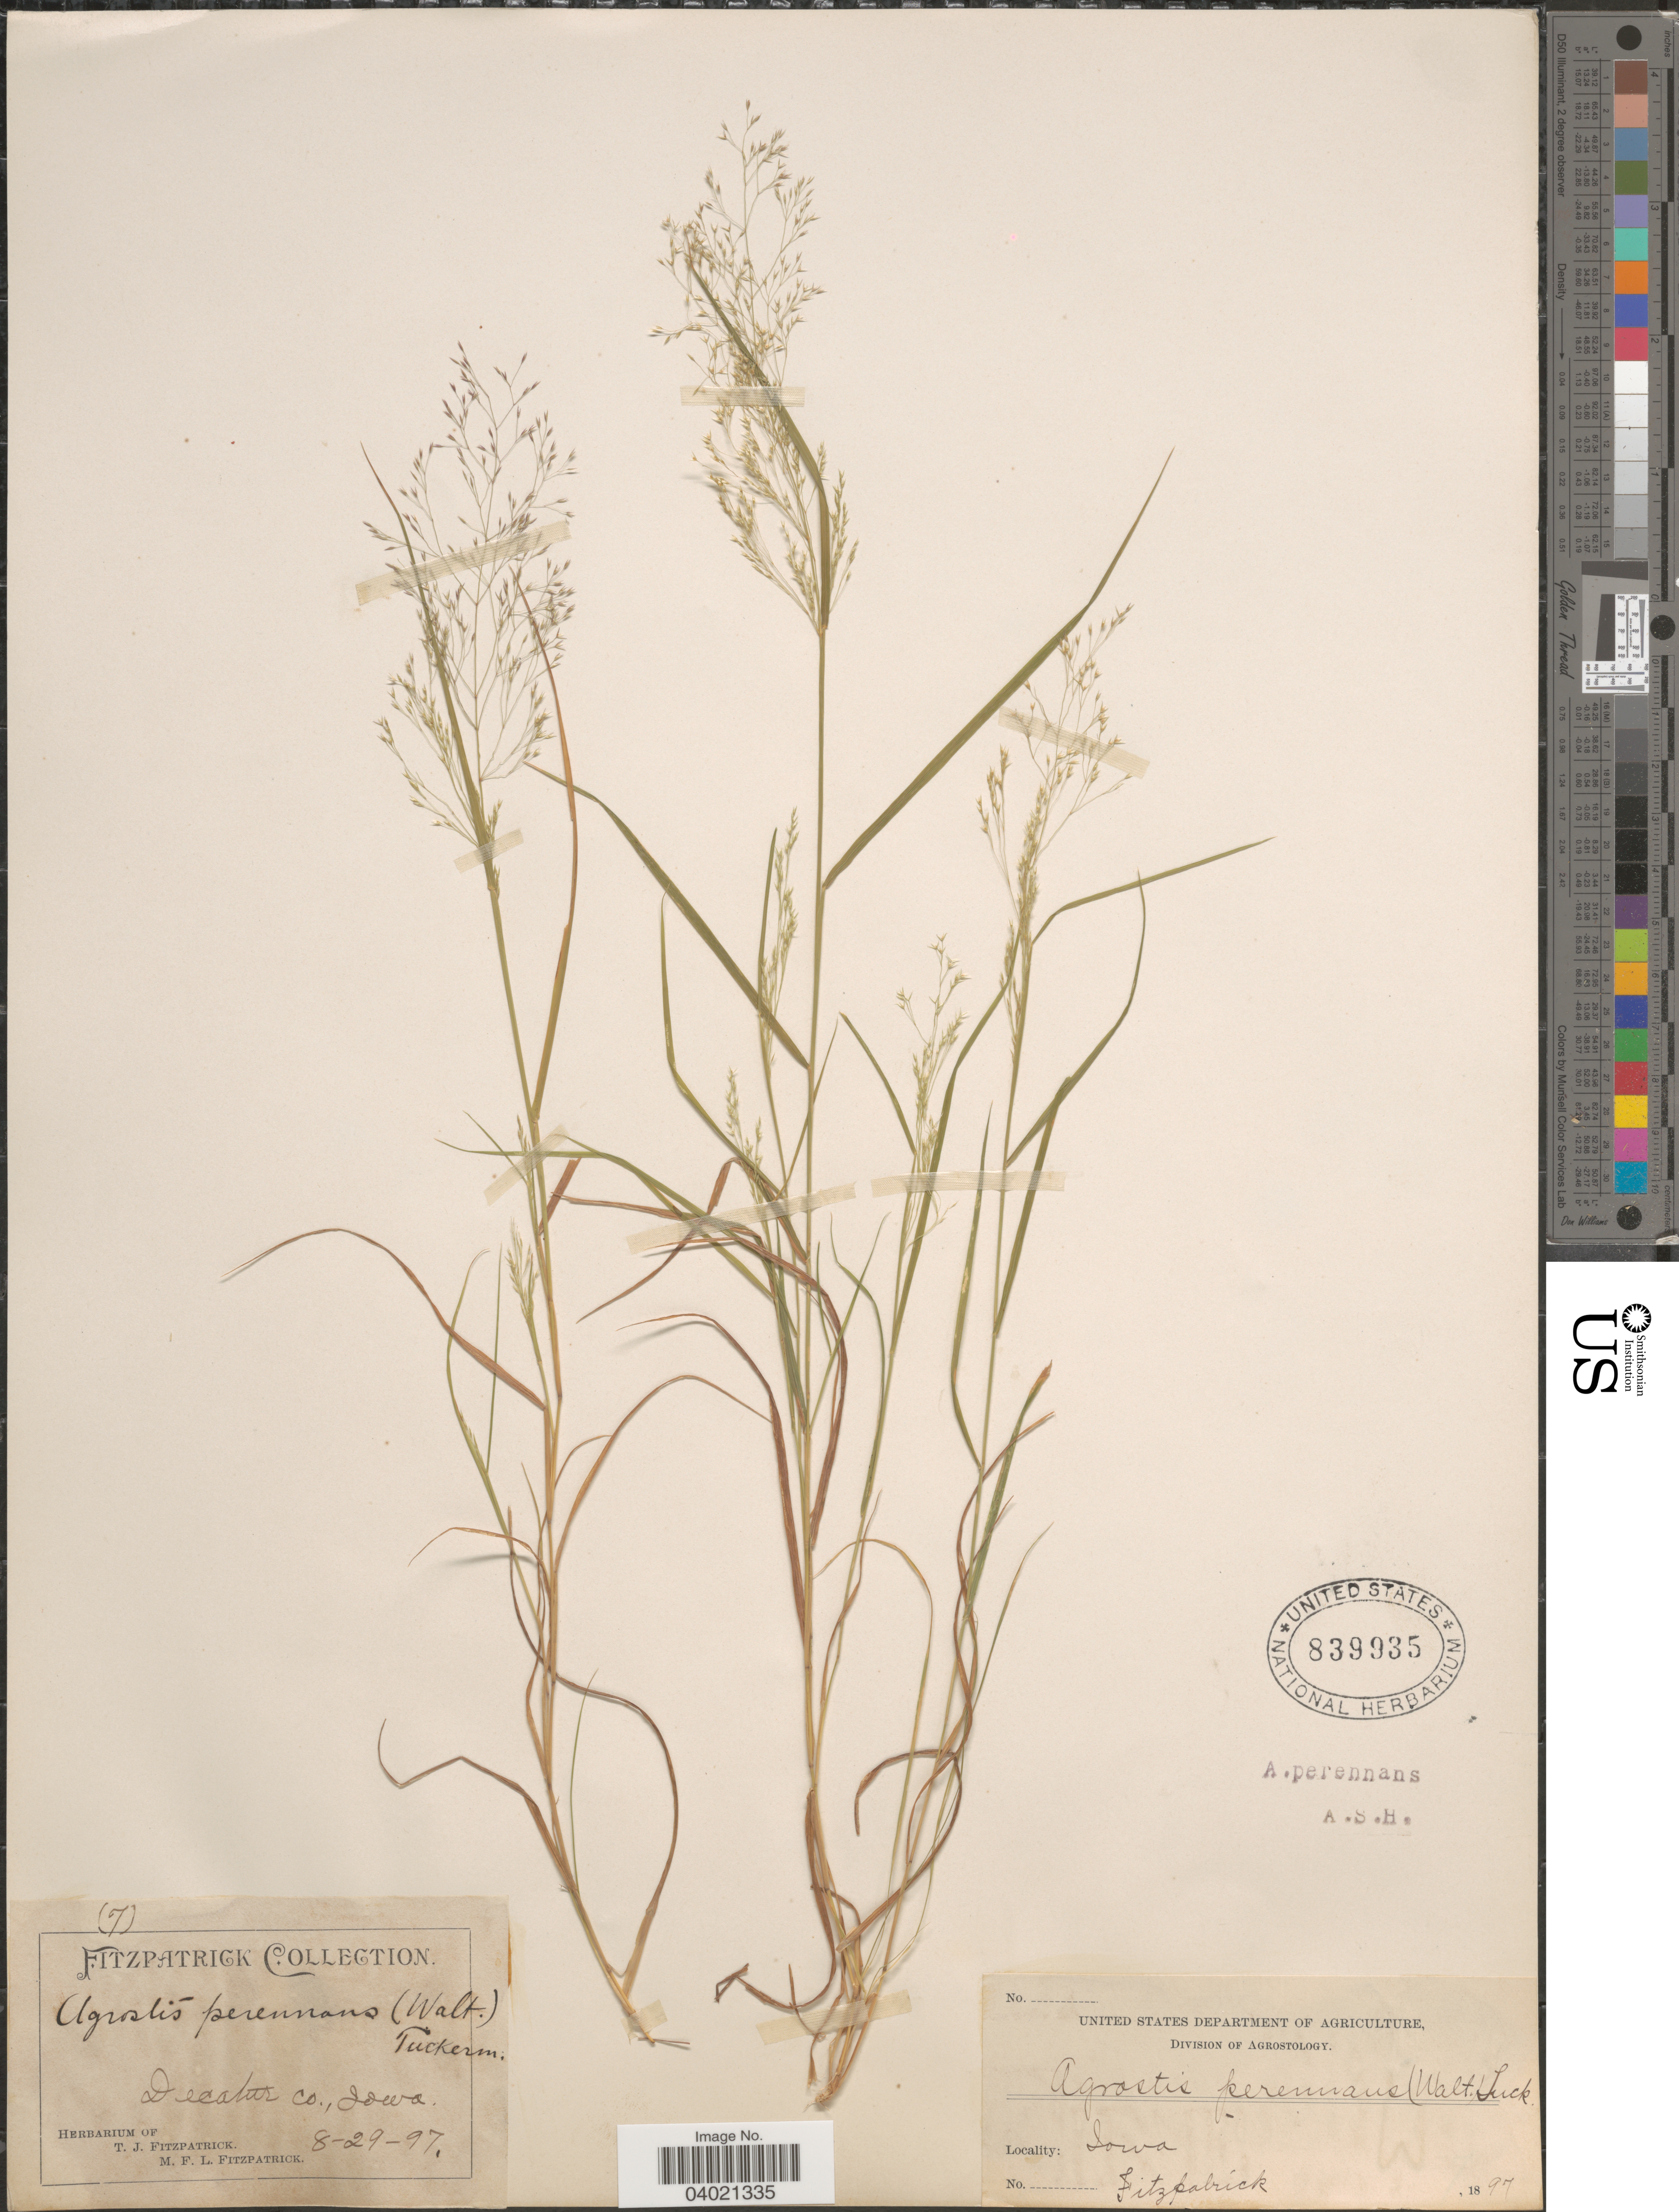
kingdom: Plantae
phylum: Tracheophyta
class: Liliopsida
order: Poales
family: Poaceae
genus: Agrostis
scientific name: Agrostis perennans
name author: (Walter) Tuck.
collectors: M. Fitzpatrick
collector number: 7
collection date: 1897-08-29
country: United States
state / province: Iowa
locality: Decatur Co.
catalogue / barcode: US 839935